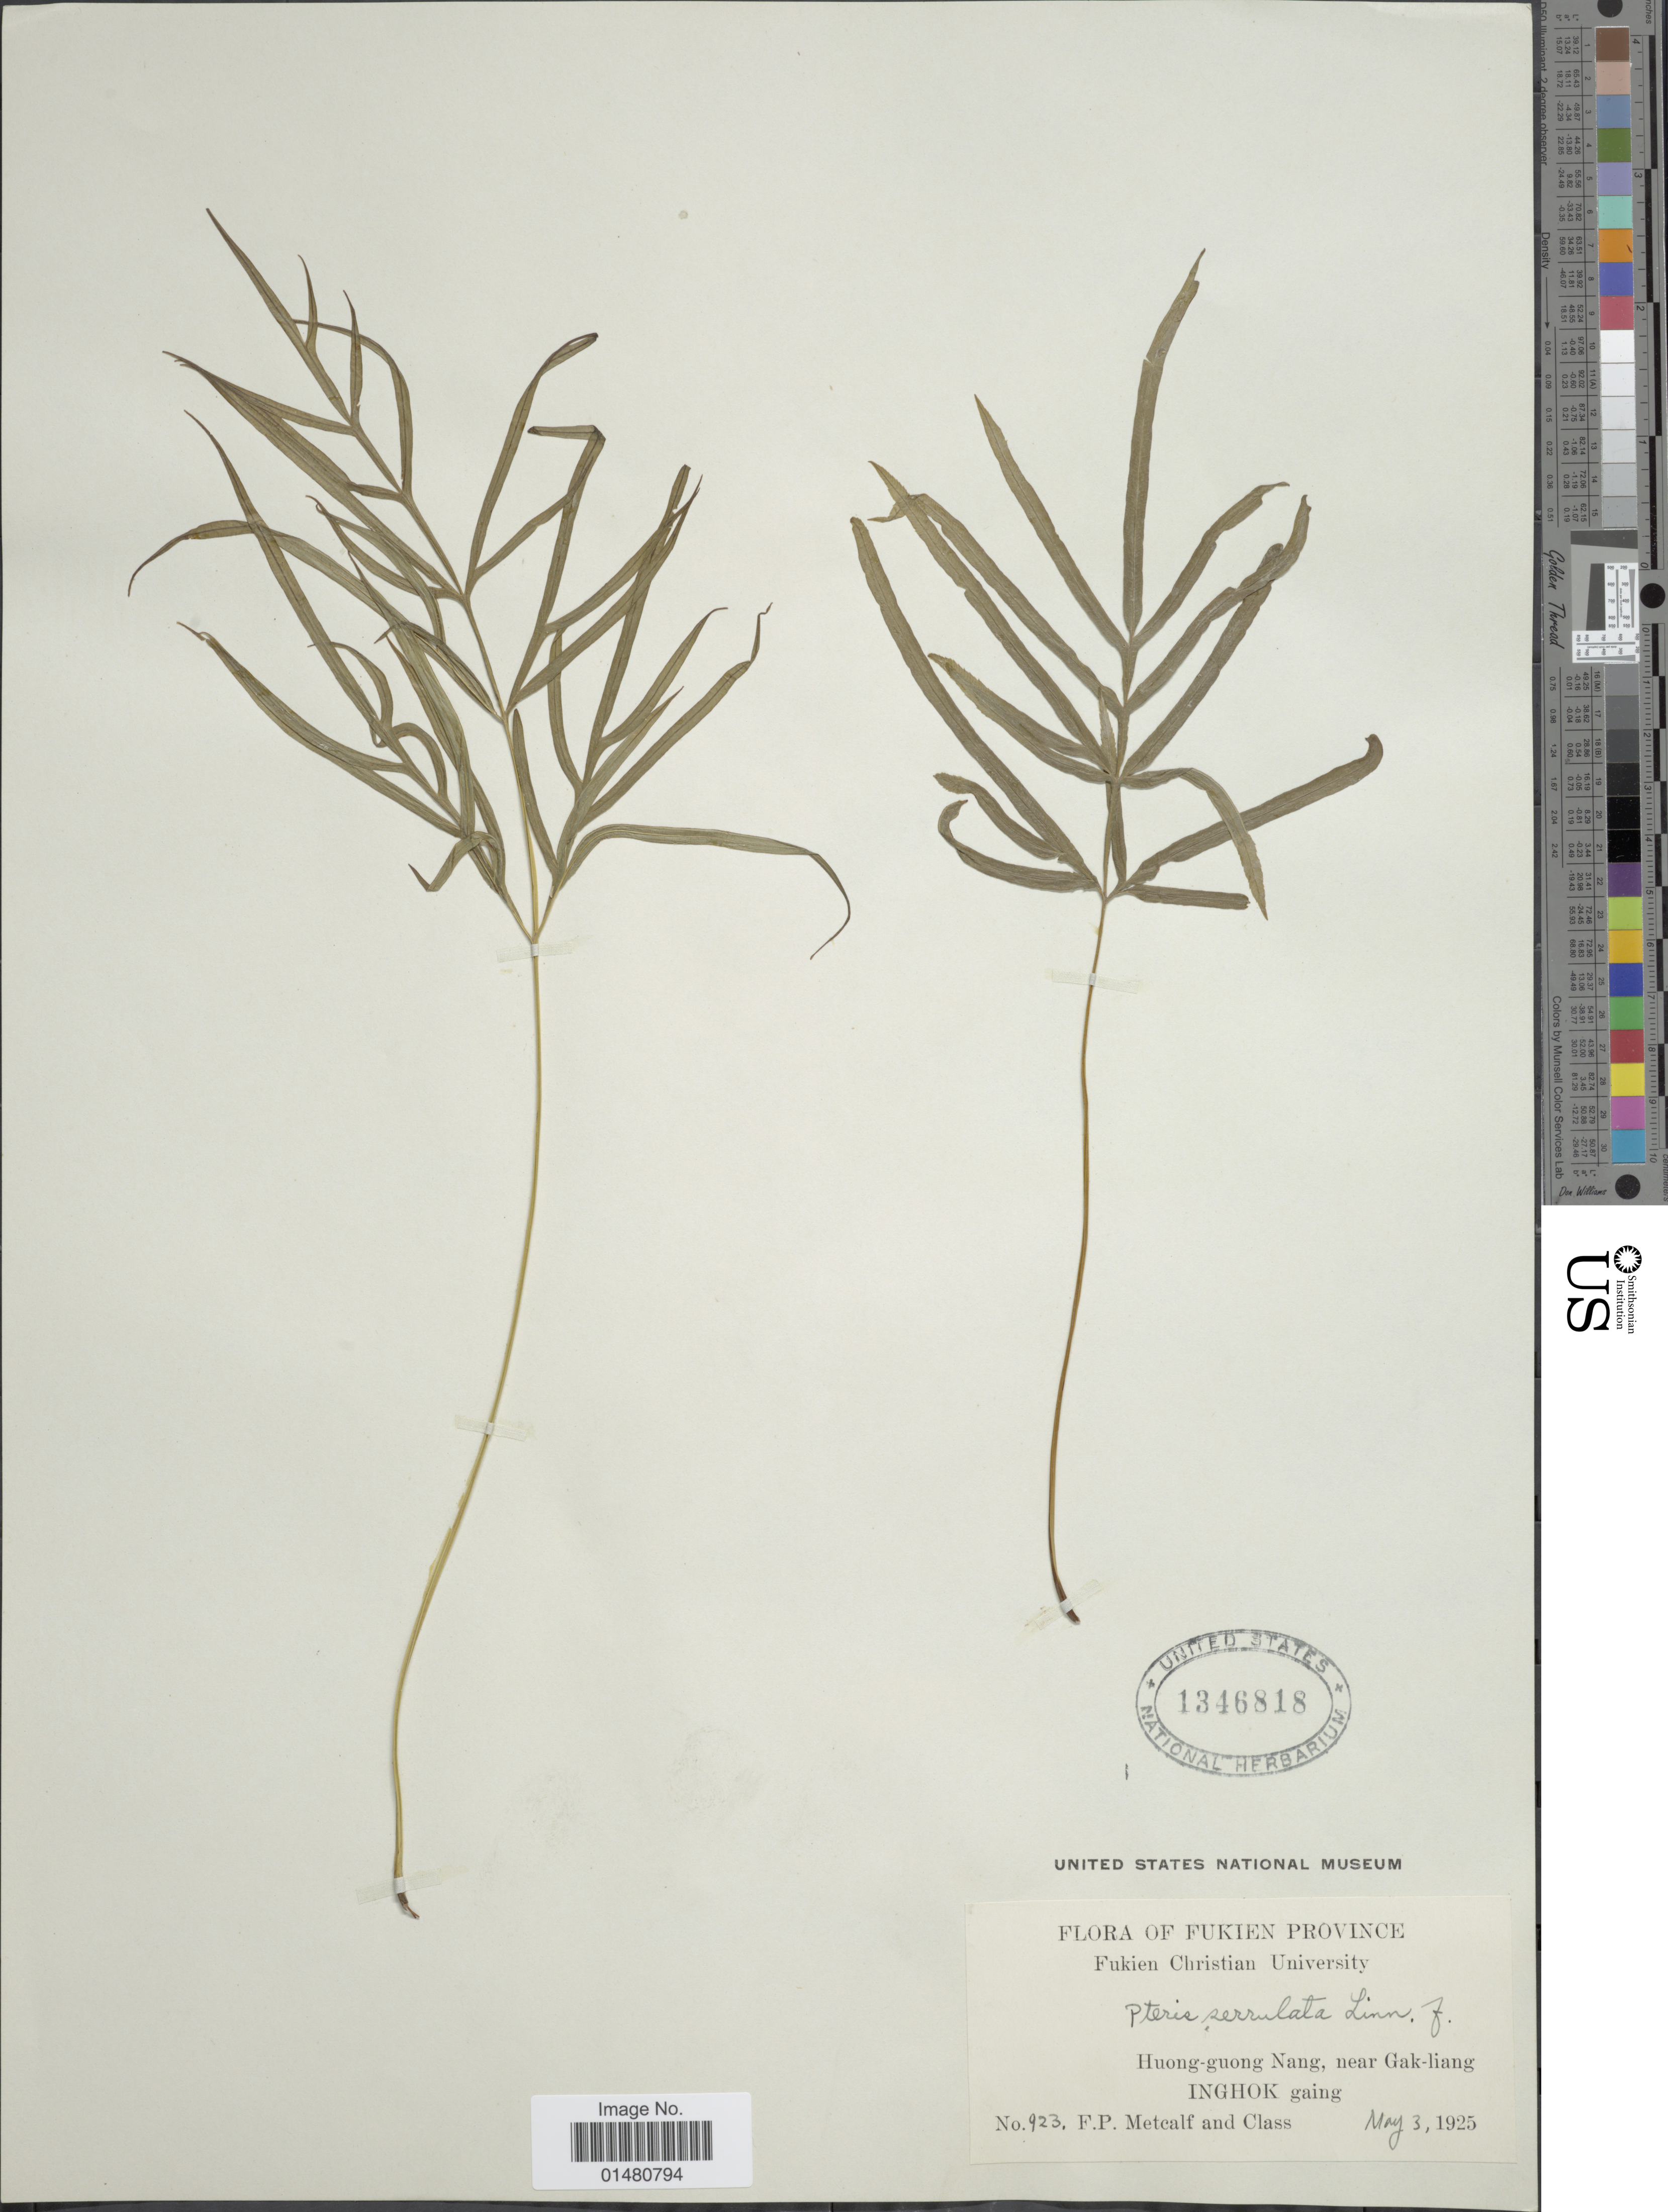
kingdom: Plantae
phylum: Tracheophyta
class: Polypodiopsida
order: Polypodiales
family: Pteridaceae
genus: Pteris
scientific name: Pteris multifida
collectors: F. Metcalf & Class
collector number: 923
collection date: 1925-05-03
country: China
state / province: Fujian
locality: Huong-guong Nang, near Gak-liang Inghok gaing, Fukien Province.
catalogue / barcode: US 1346818